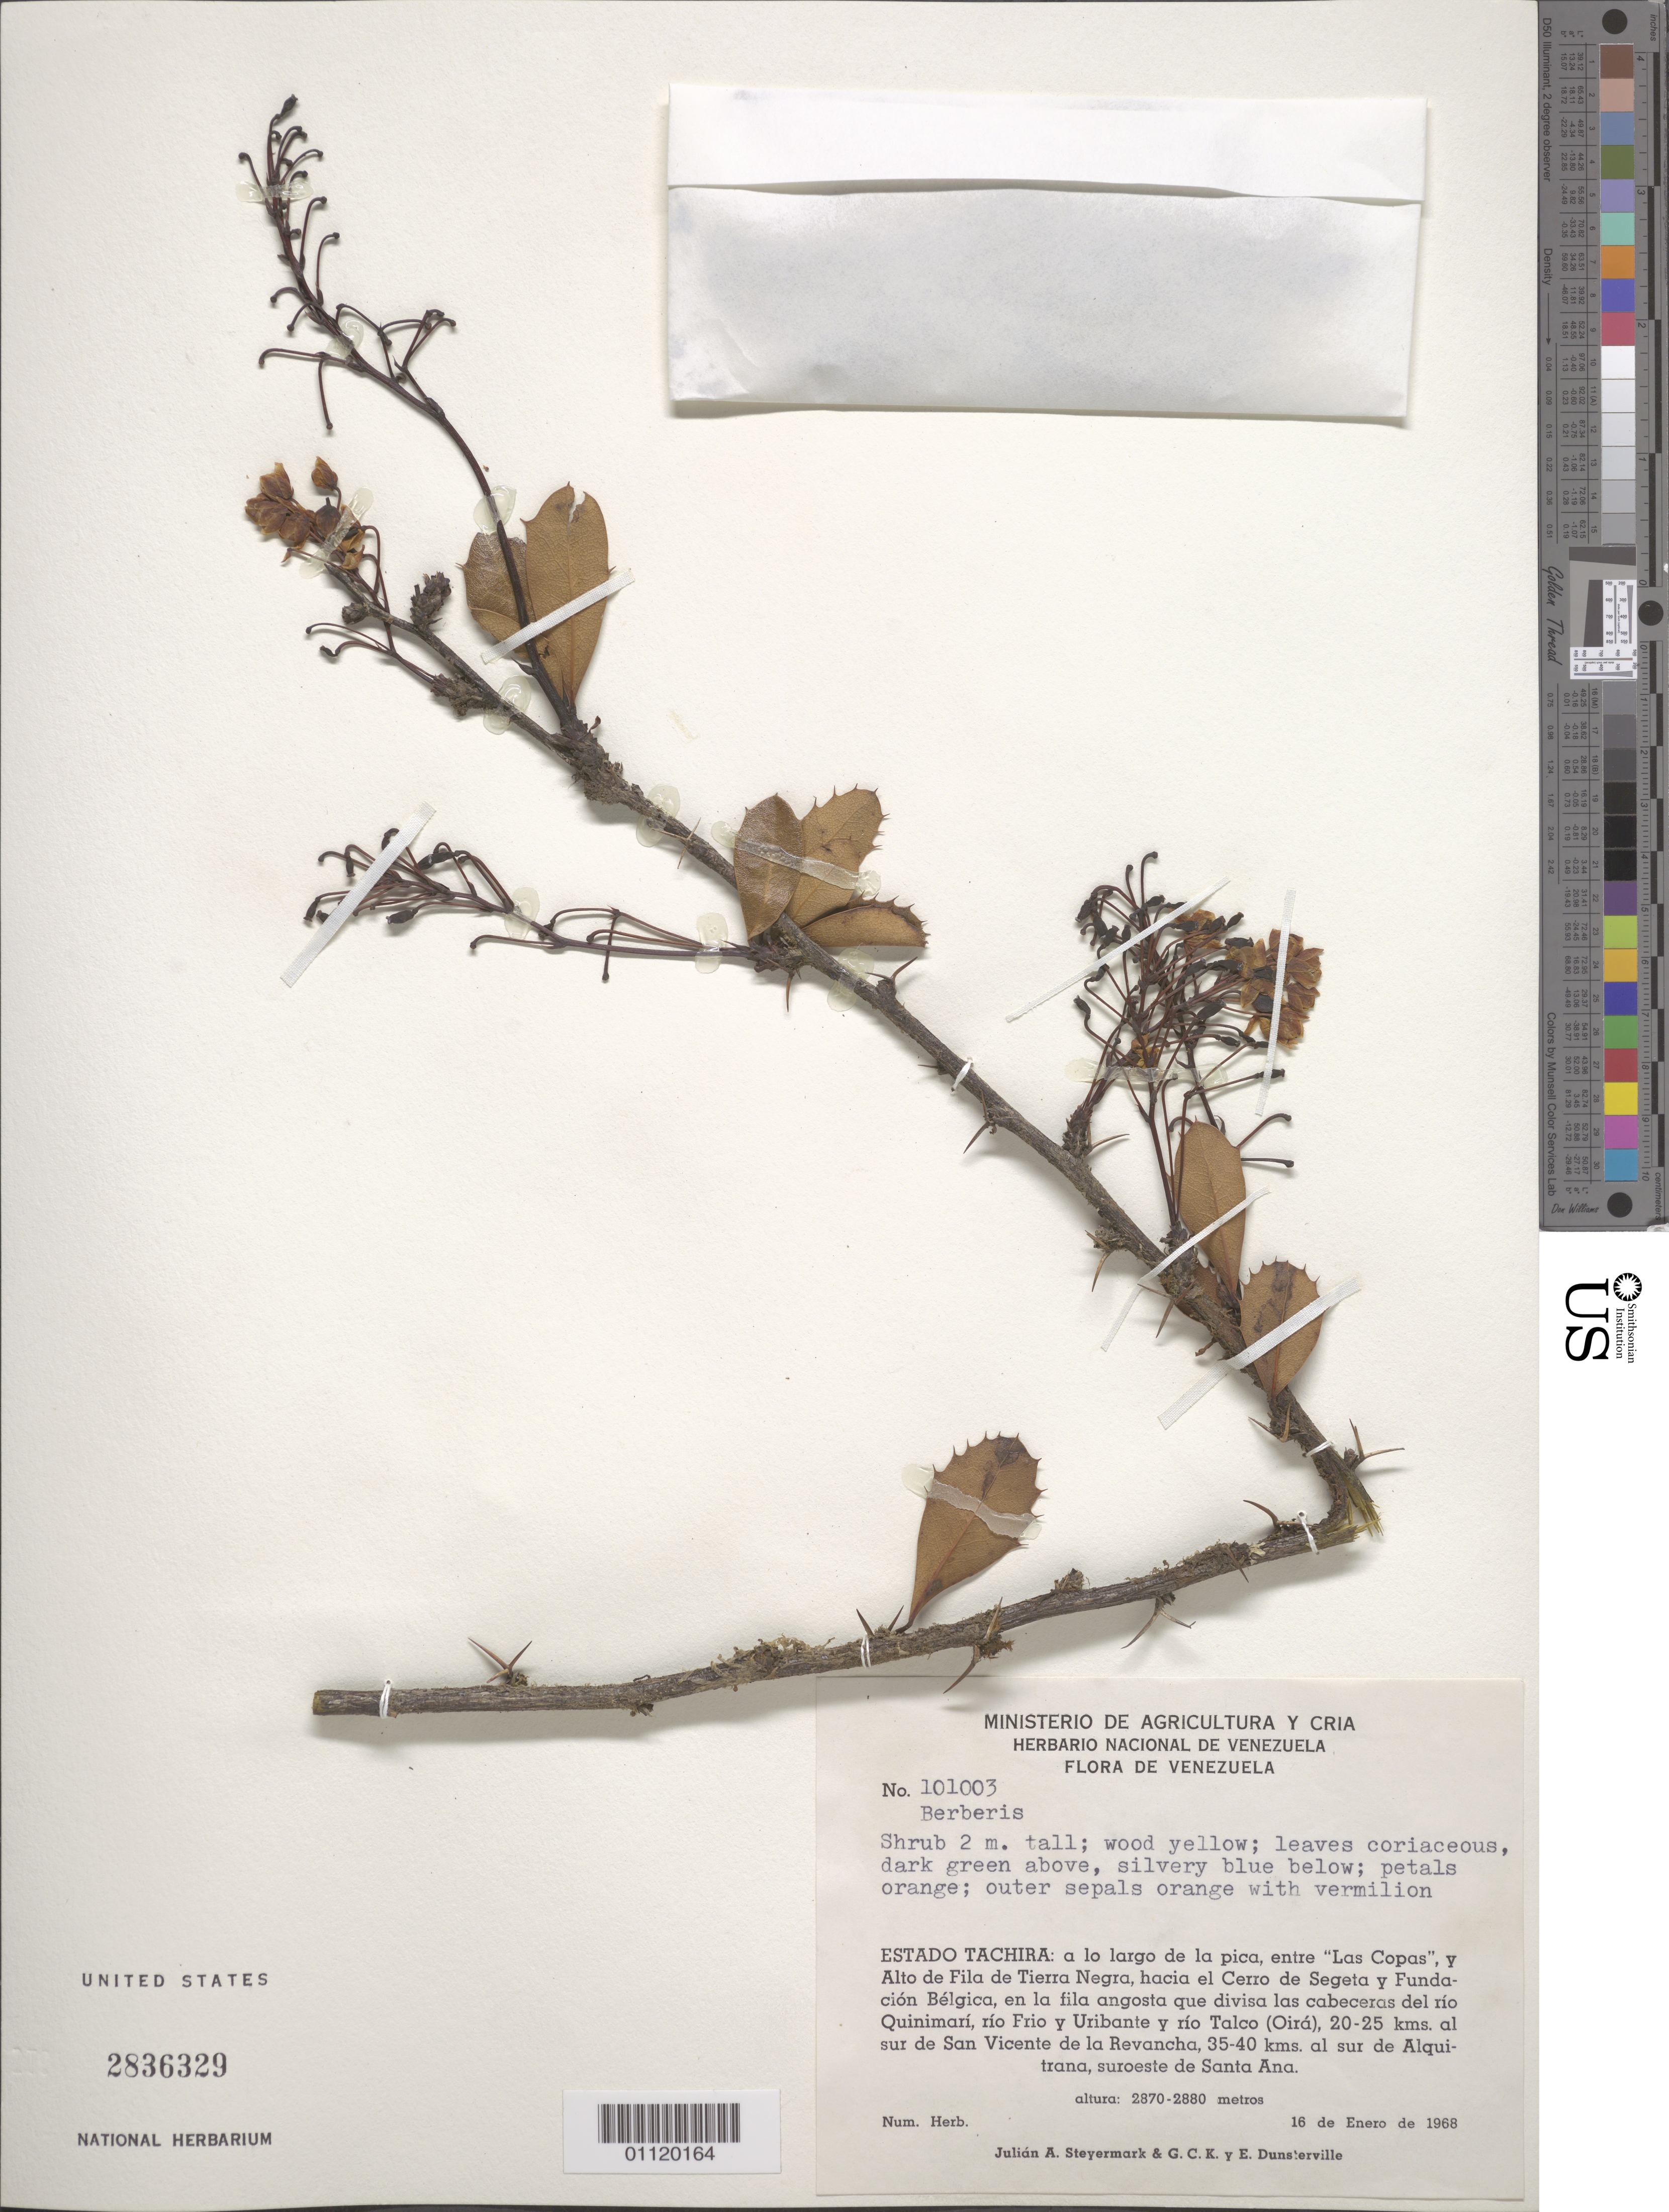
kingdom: Plantae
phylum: Tracheophyta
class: Magnoliopsida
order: Ranunculales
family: Berberidaceae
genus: Berberis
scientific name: Berberis sp.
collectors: J. Steyermark, G. C. K. Dunsterville & E. Dunsterville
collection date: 1968-01-16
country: Venezuela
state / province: Tachira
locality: Details about locality can be found on Remarks.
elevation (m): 2870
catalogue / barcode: US 2836329